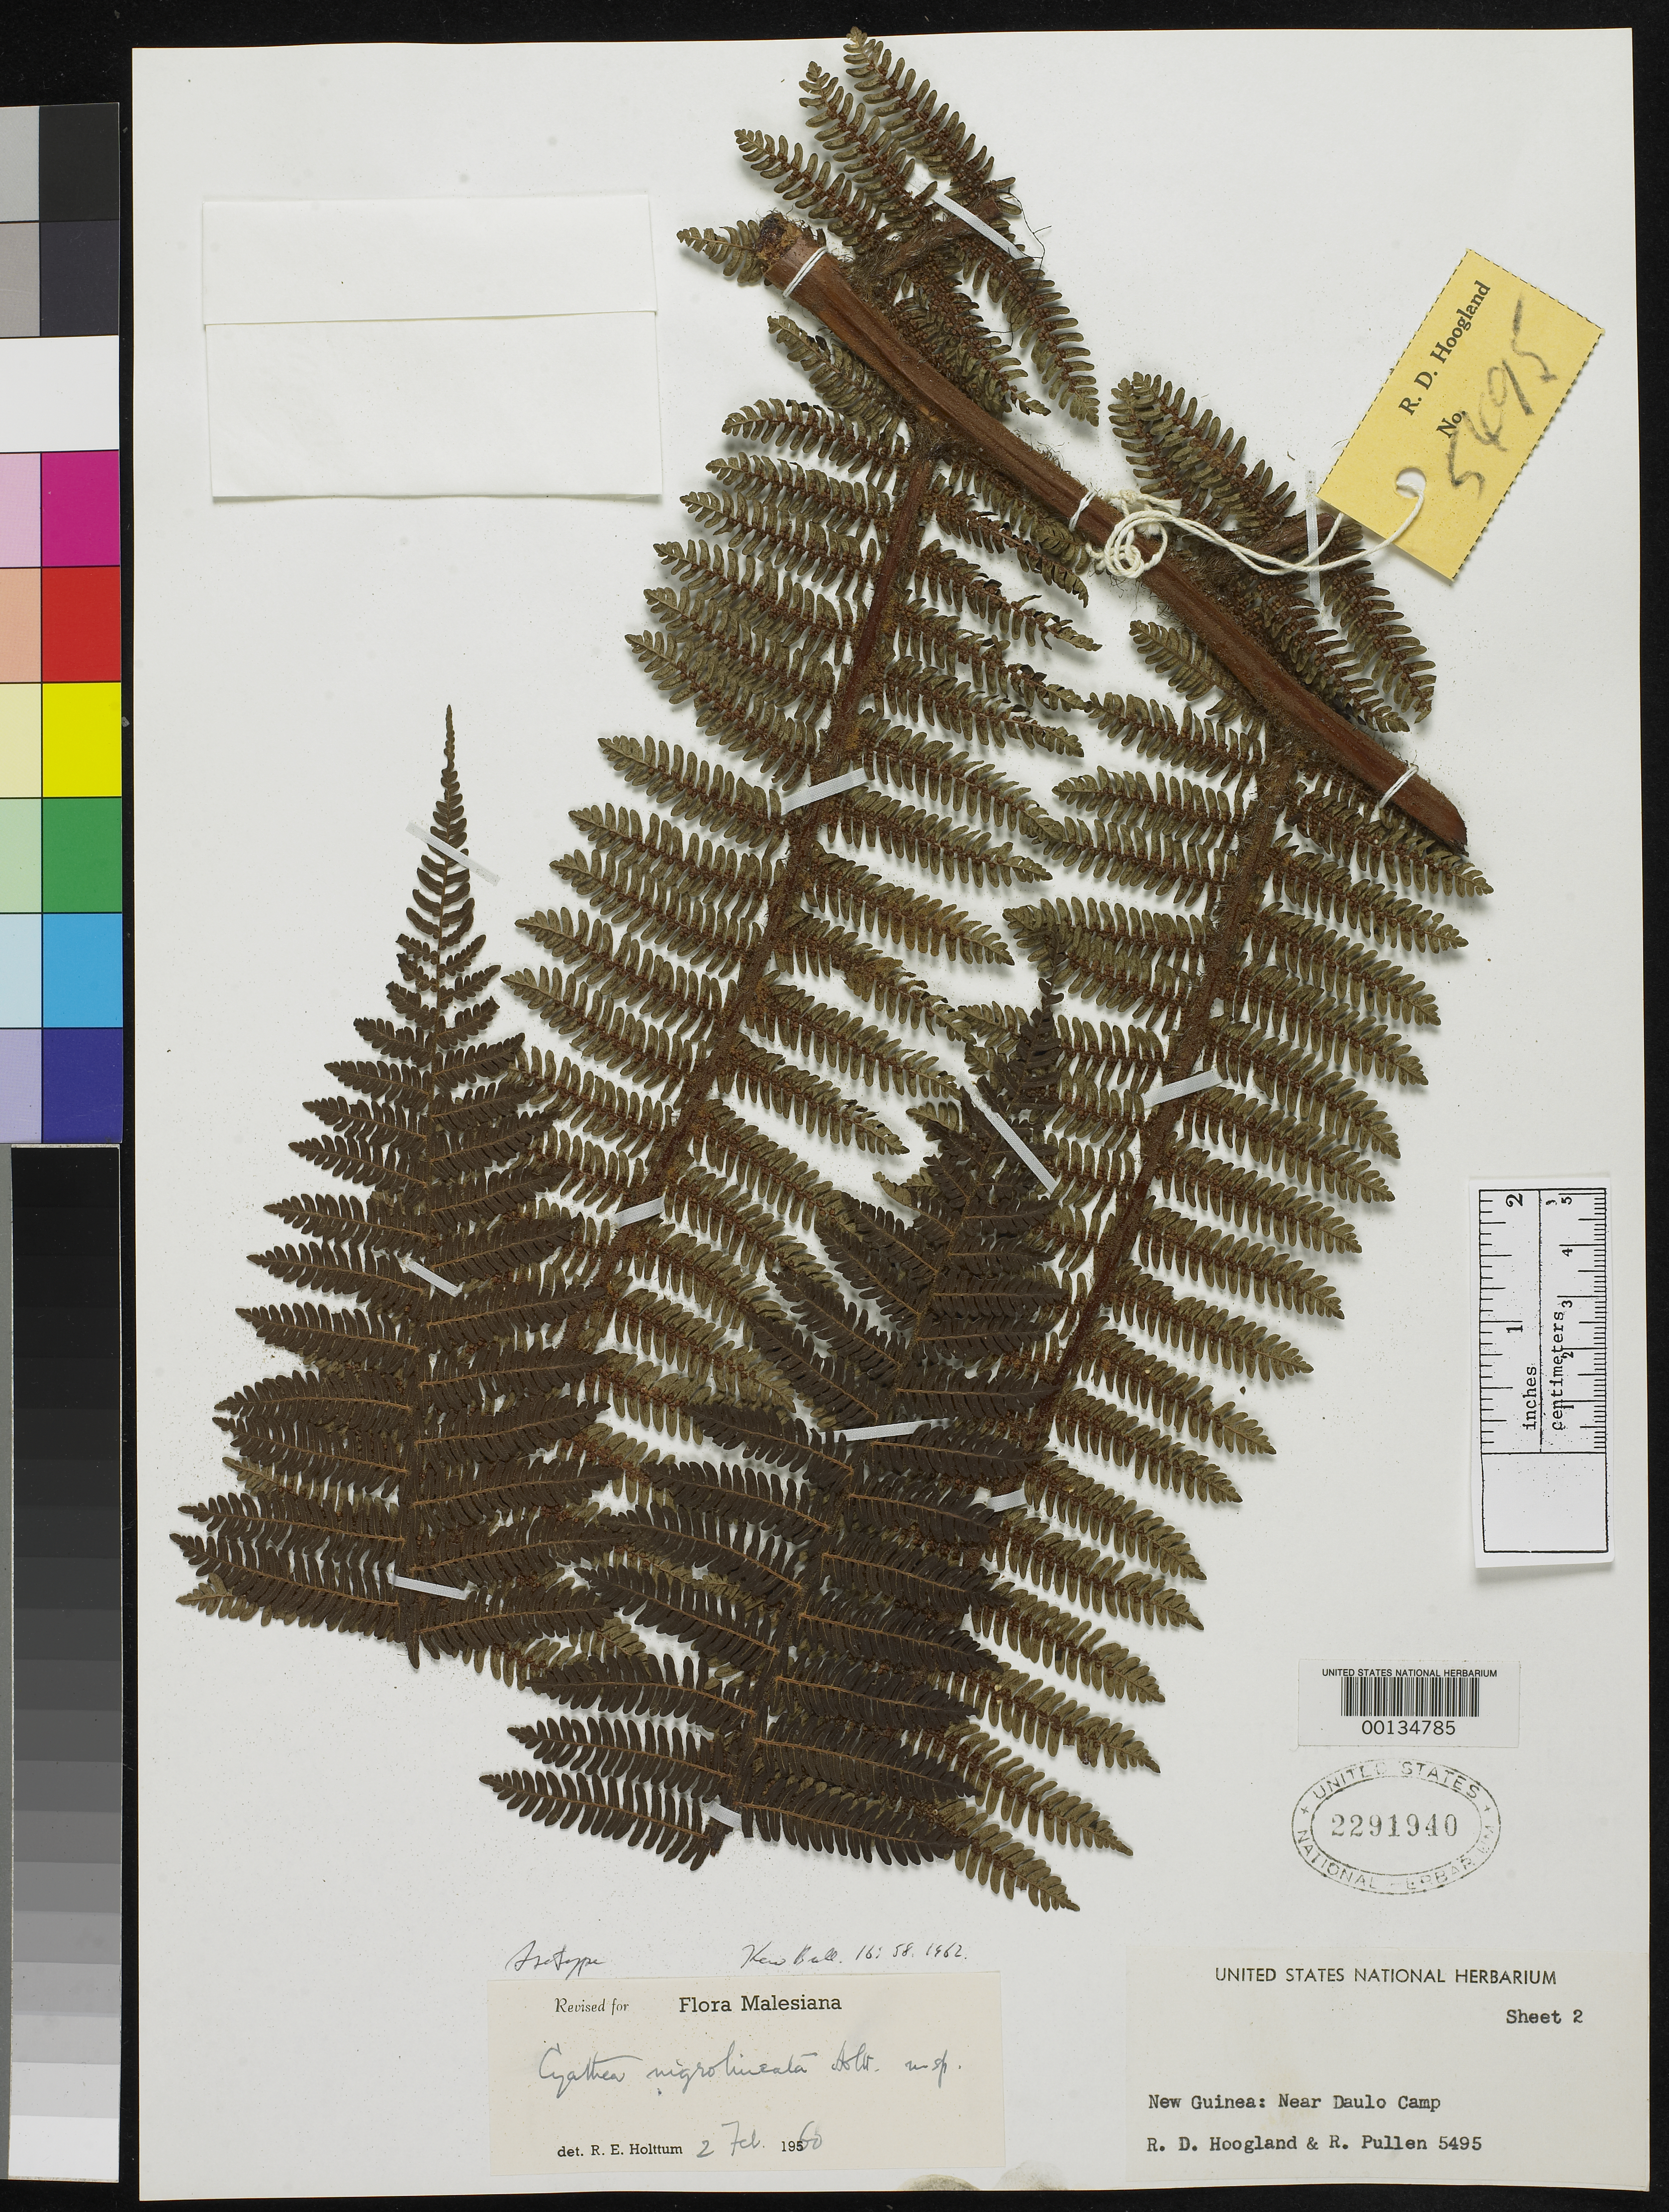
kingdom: Plantae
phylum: Tracheophyta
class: Polypodiopsida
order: Cyatheales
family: Cyatheaceae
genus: Cyathea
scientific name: Cyathea nigrolineata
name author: Holttum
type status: Isotype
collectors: R. D. Hoogland & R. Pullen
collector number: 5495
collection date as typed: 29 Jun 1956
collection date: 1956-06-29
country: Indonesia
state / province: Papua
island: New Guinea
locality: Irian Barat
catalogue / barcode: US 2291940